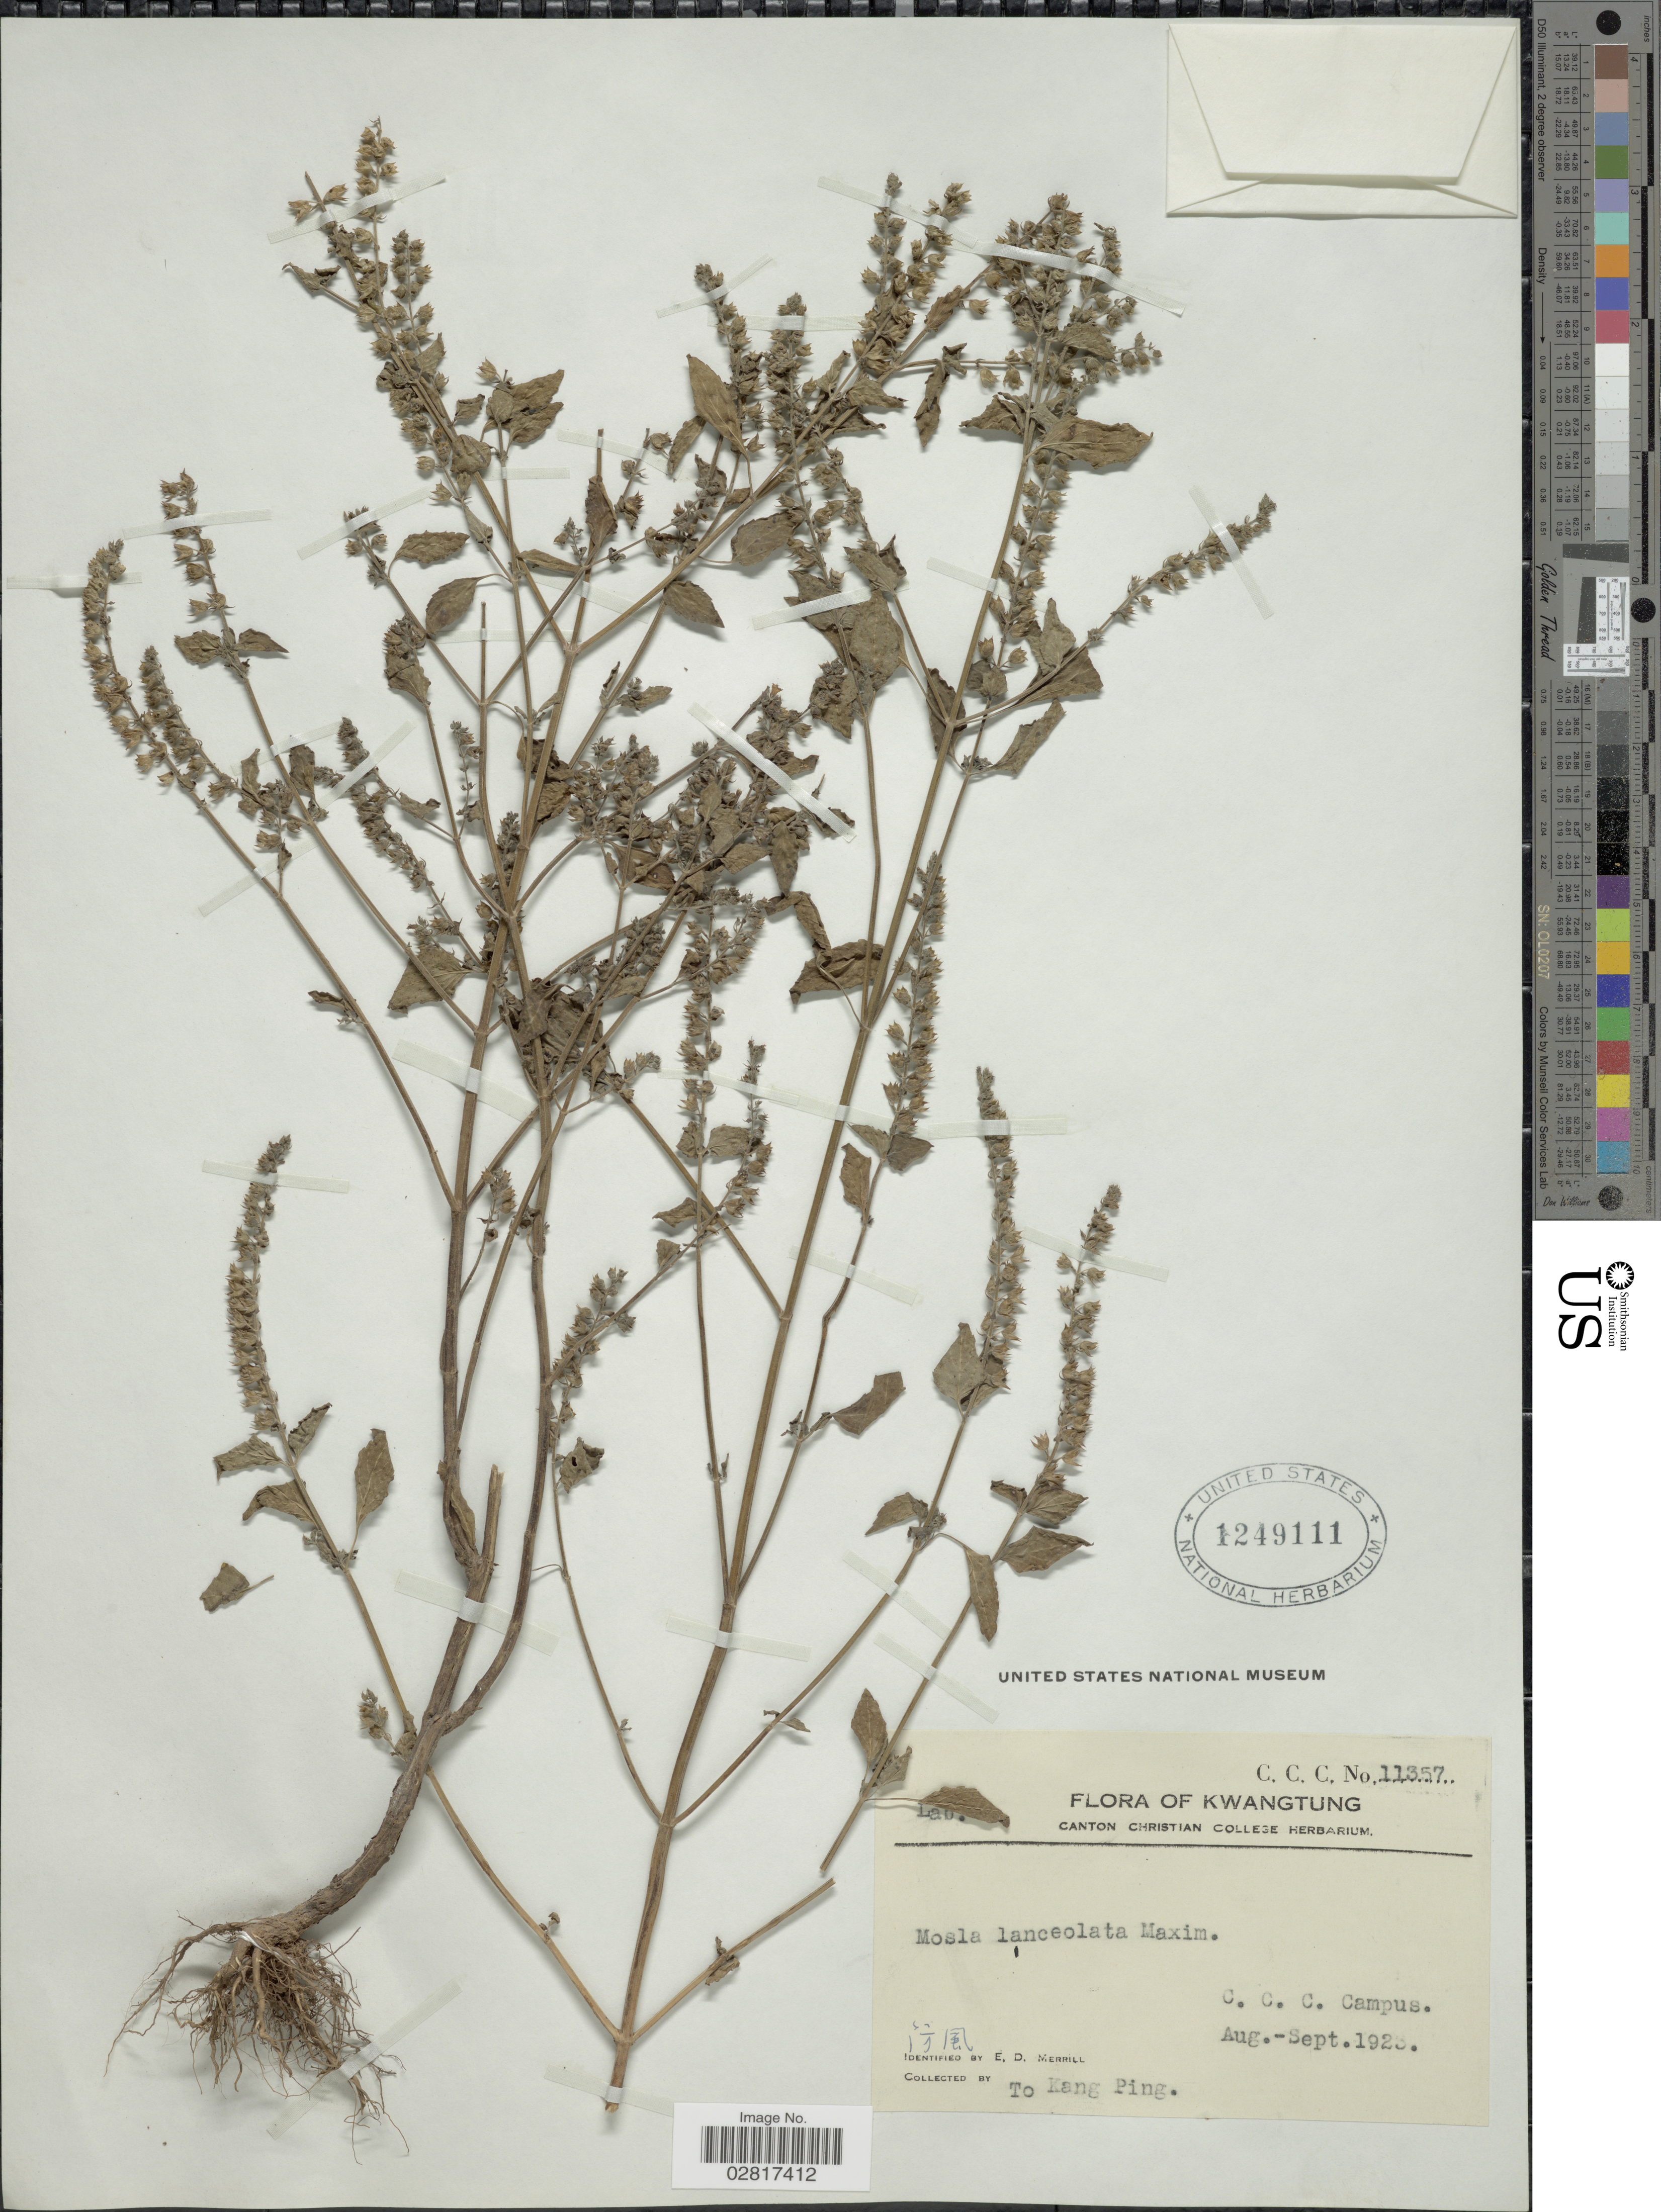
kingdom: Plantae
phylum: Tracheophyta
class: Magnoliopsida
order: Lamiales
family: Lamiaceae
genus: Mosla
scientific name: Mosla lanceolata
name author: (Benth.) Maxim.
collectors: T. Ping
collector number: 11357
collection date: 1923-08/1923-09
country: China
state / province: Guangdong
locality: C.C.C. Campus.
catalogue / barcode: US 1249111